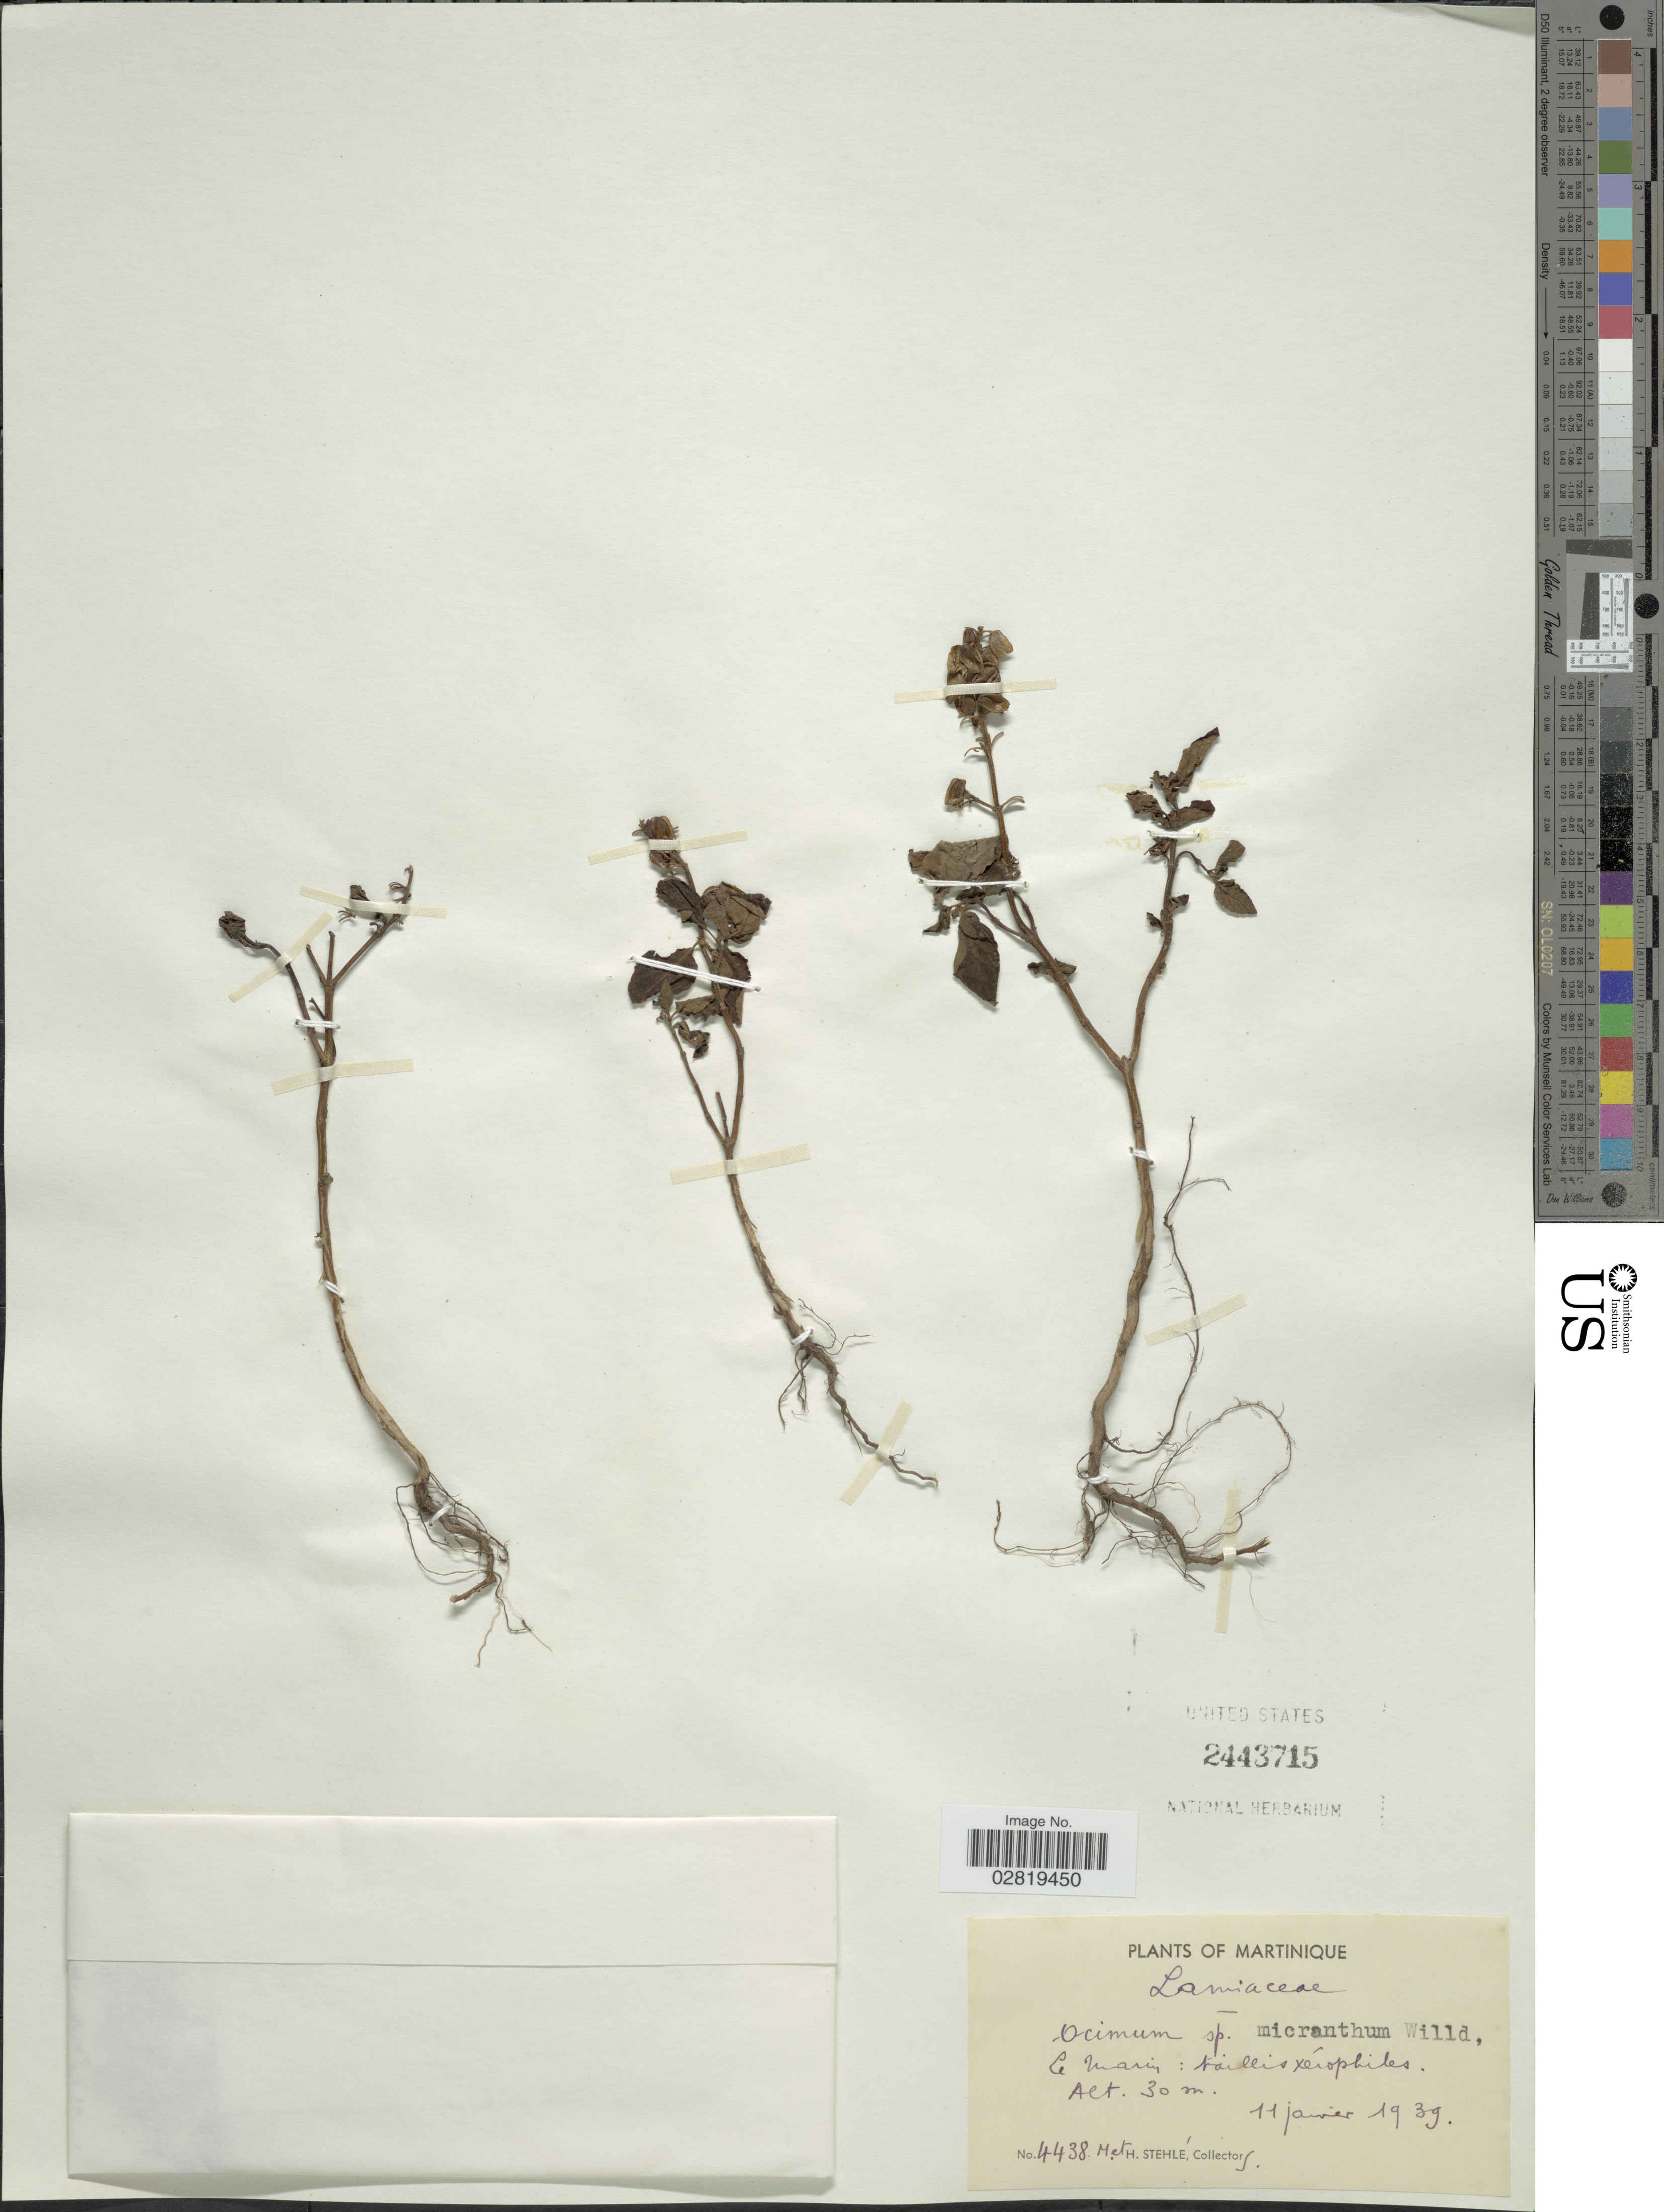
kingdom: Plantae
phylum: Tracheophyta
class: Magnoliopsida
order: Lamiales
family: Lamiaceae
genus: Ocimum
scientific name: Ocimum campechianum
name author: Mill.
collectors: M. Stehlé & H. Stehlé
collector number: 4438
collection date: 1939-01-11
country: Martinique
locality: Le Marin: trailles xérophiles.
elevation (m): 30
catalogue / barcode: US 2443715